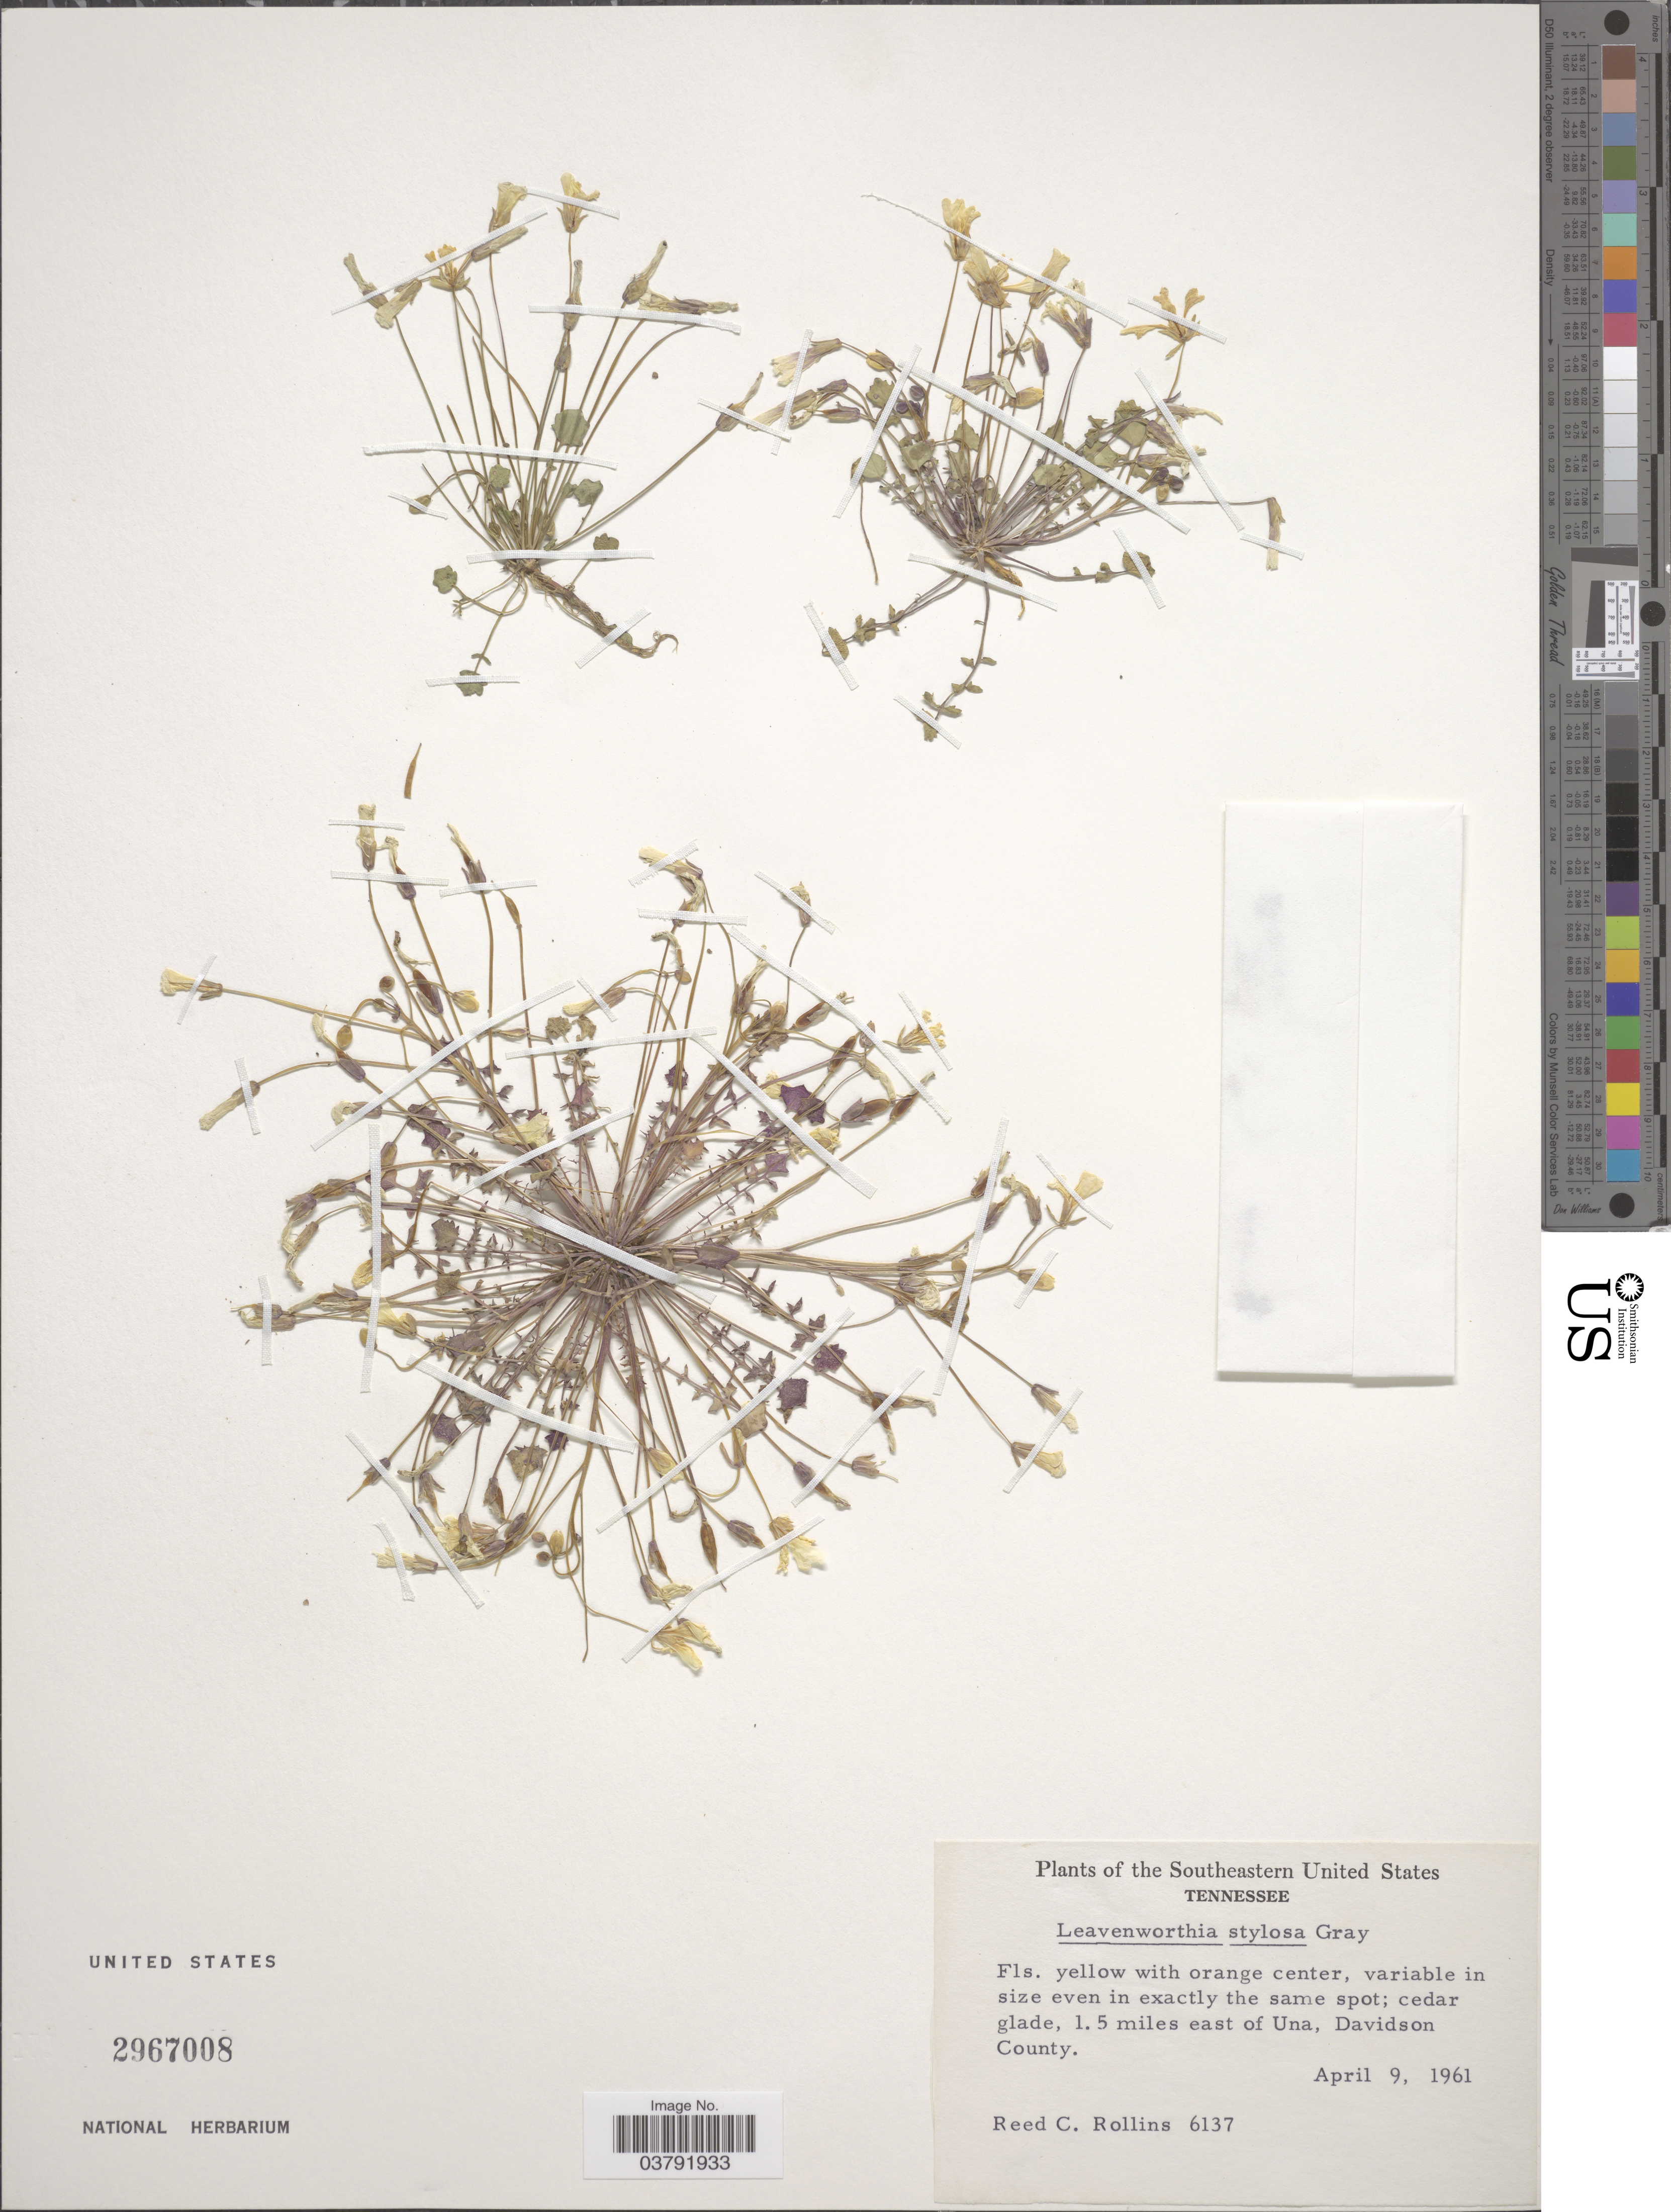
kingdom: Plantae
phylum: Tracheophyta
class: Magnoliopsida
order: Brassicales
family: Brassicaceae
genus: Leavenworthia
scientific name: Leavenworthia stylosa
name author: A. Gray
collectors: R. C. Rollins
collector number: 6137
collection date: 1961-04-09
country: United States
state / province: Tennessee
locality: Southeastern United States. 1.5 miles east of Una, Davidson County.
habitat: cedar glade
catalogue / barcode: US 2967008